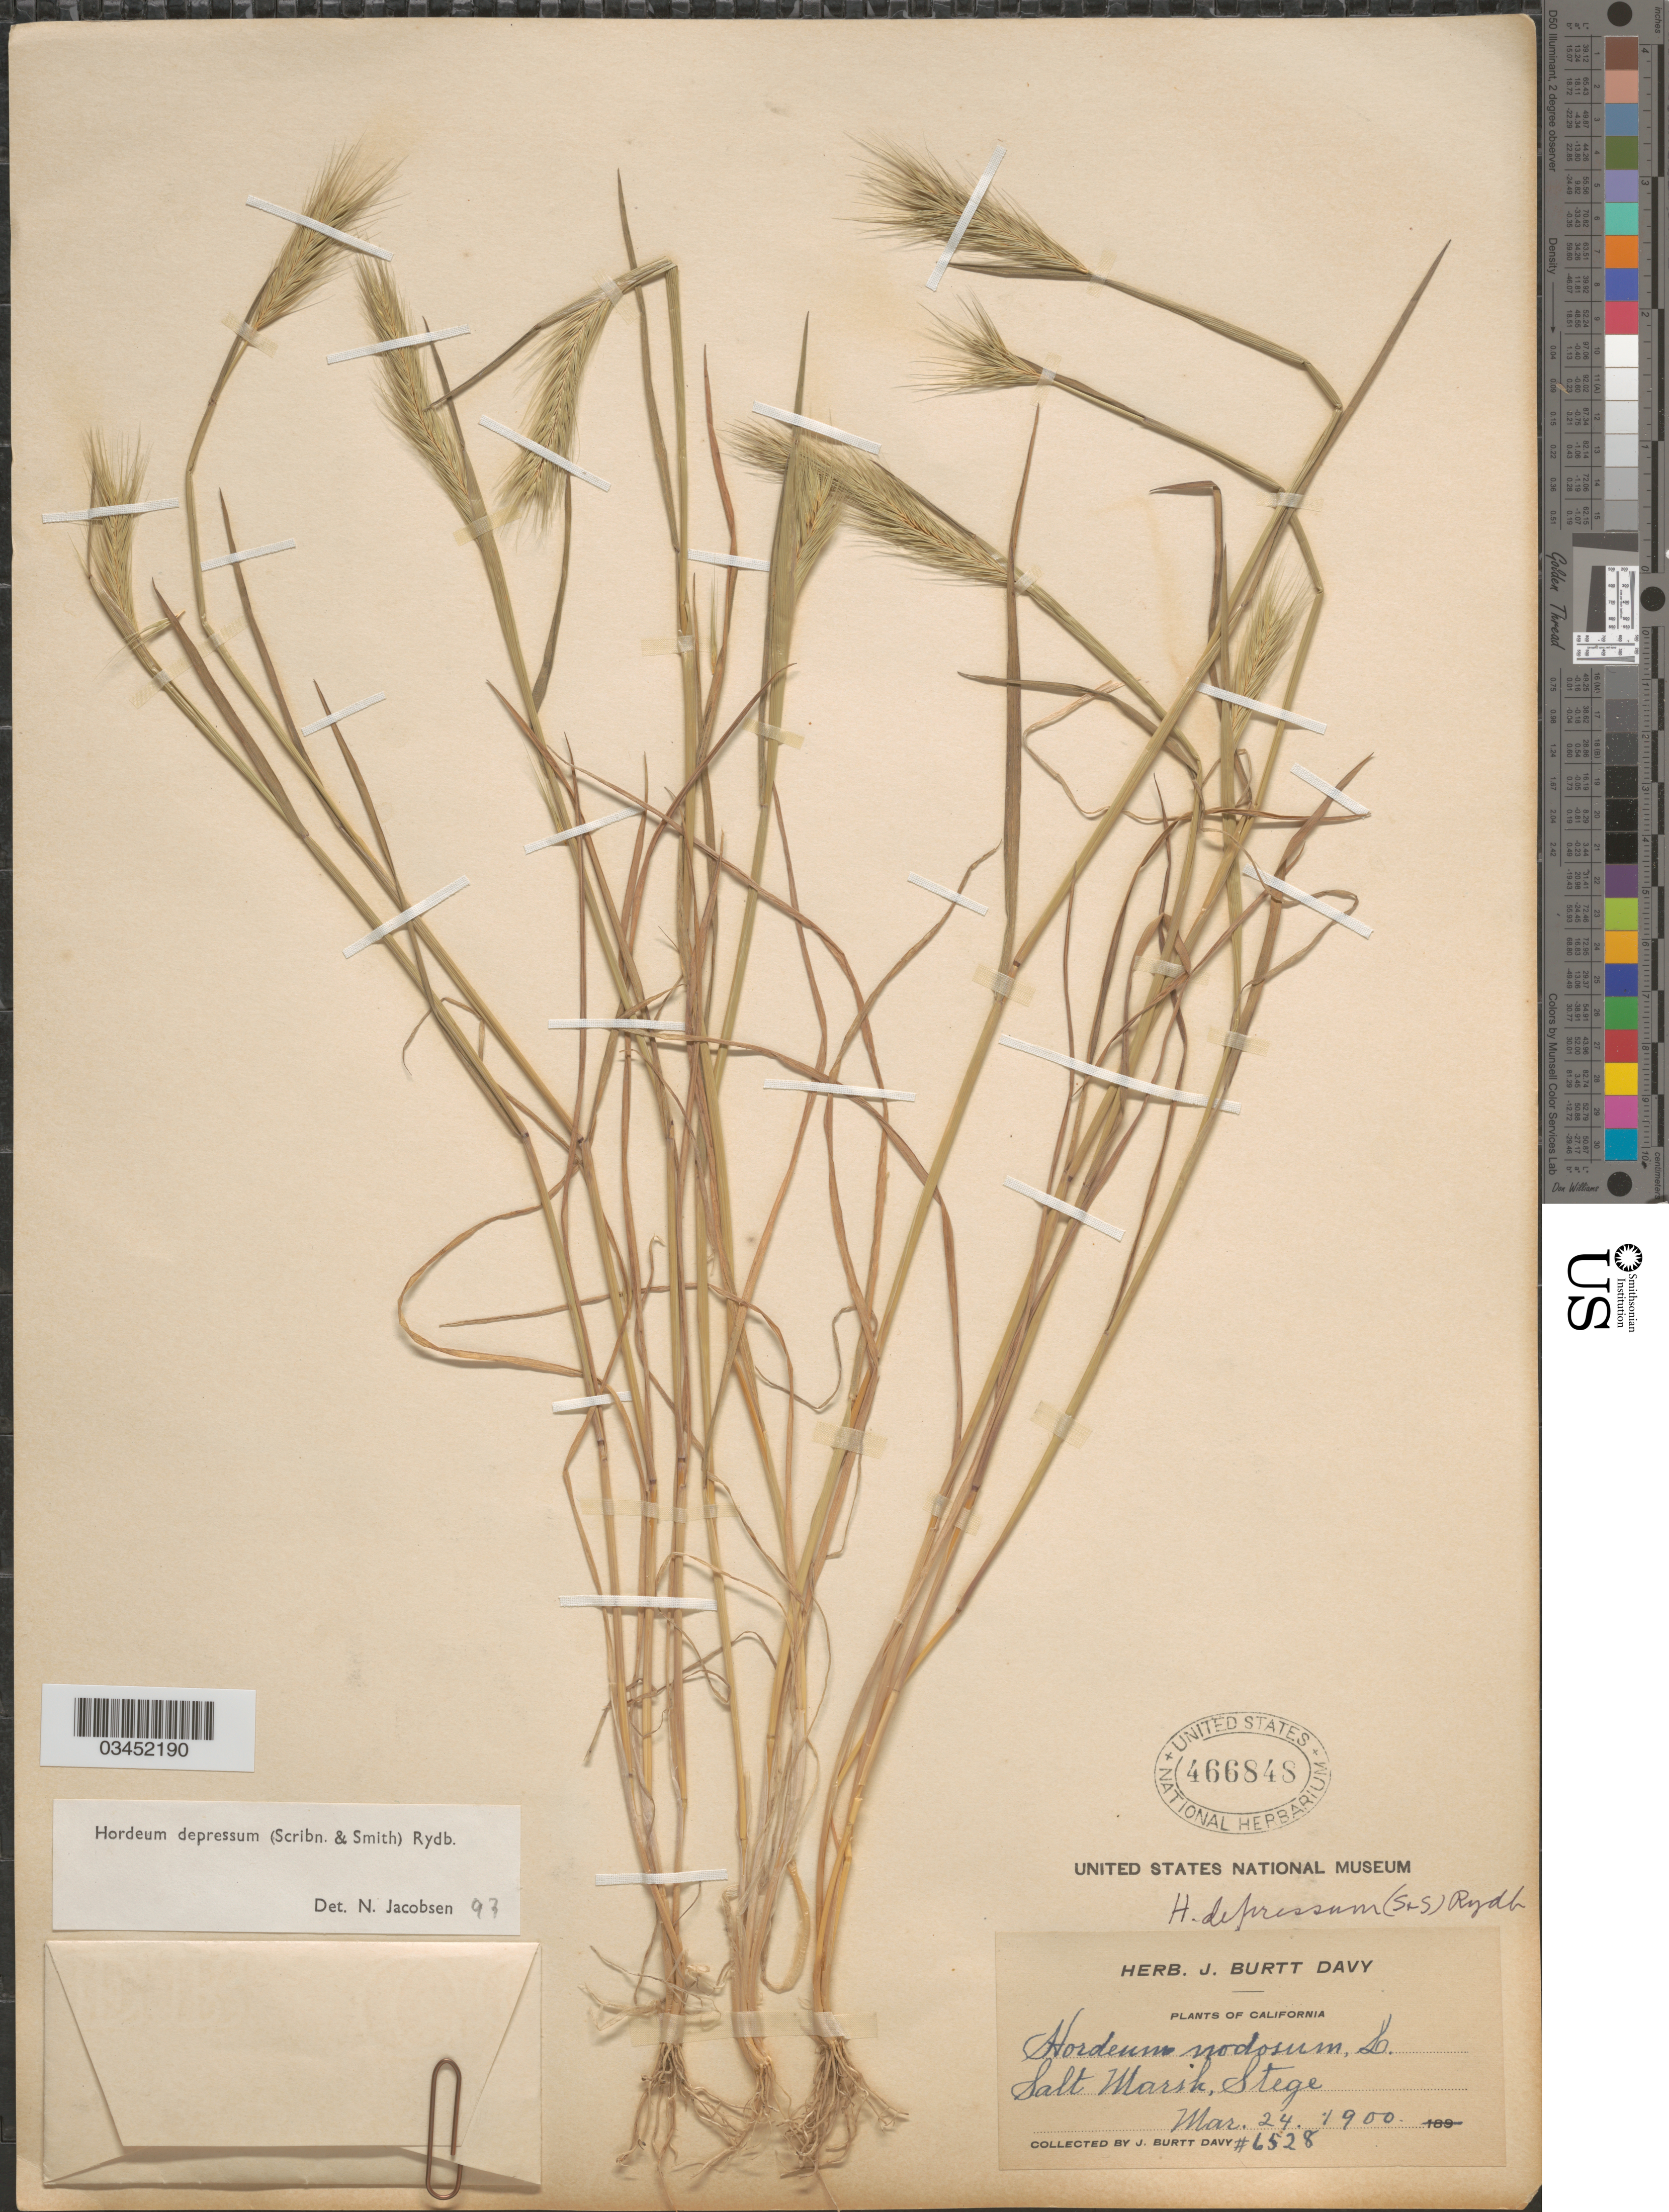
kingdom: Plantae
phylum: Tracheophyta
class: Liliopsida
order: Poales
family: Poaceae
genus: Hordeum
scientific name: Hordeum depressum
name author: (Scribn. & J.G. Sm.) Rydb.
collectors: J. Burtt Davy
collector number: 6528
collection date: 1900-03-24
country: United States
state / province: California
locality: Salt Marsh, Stege.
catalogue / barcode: US 466848